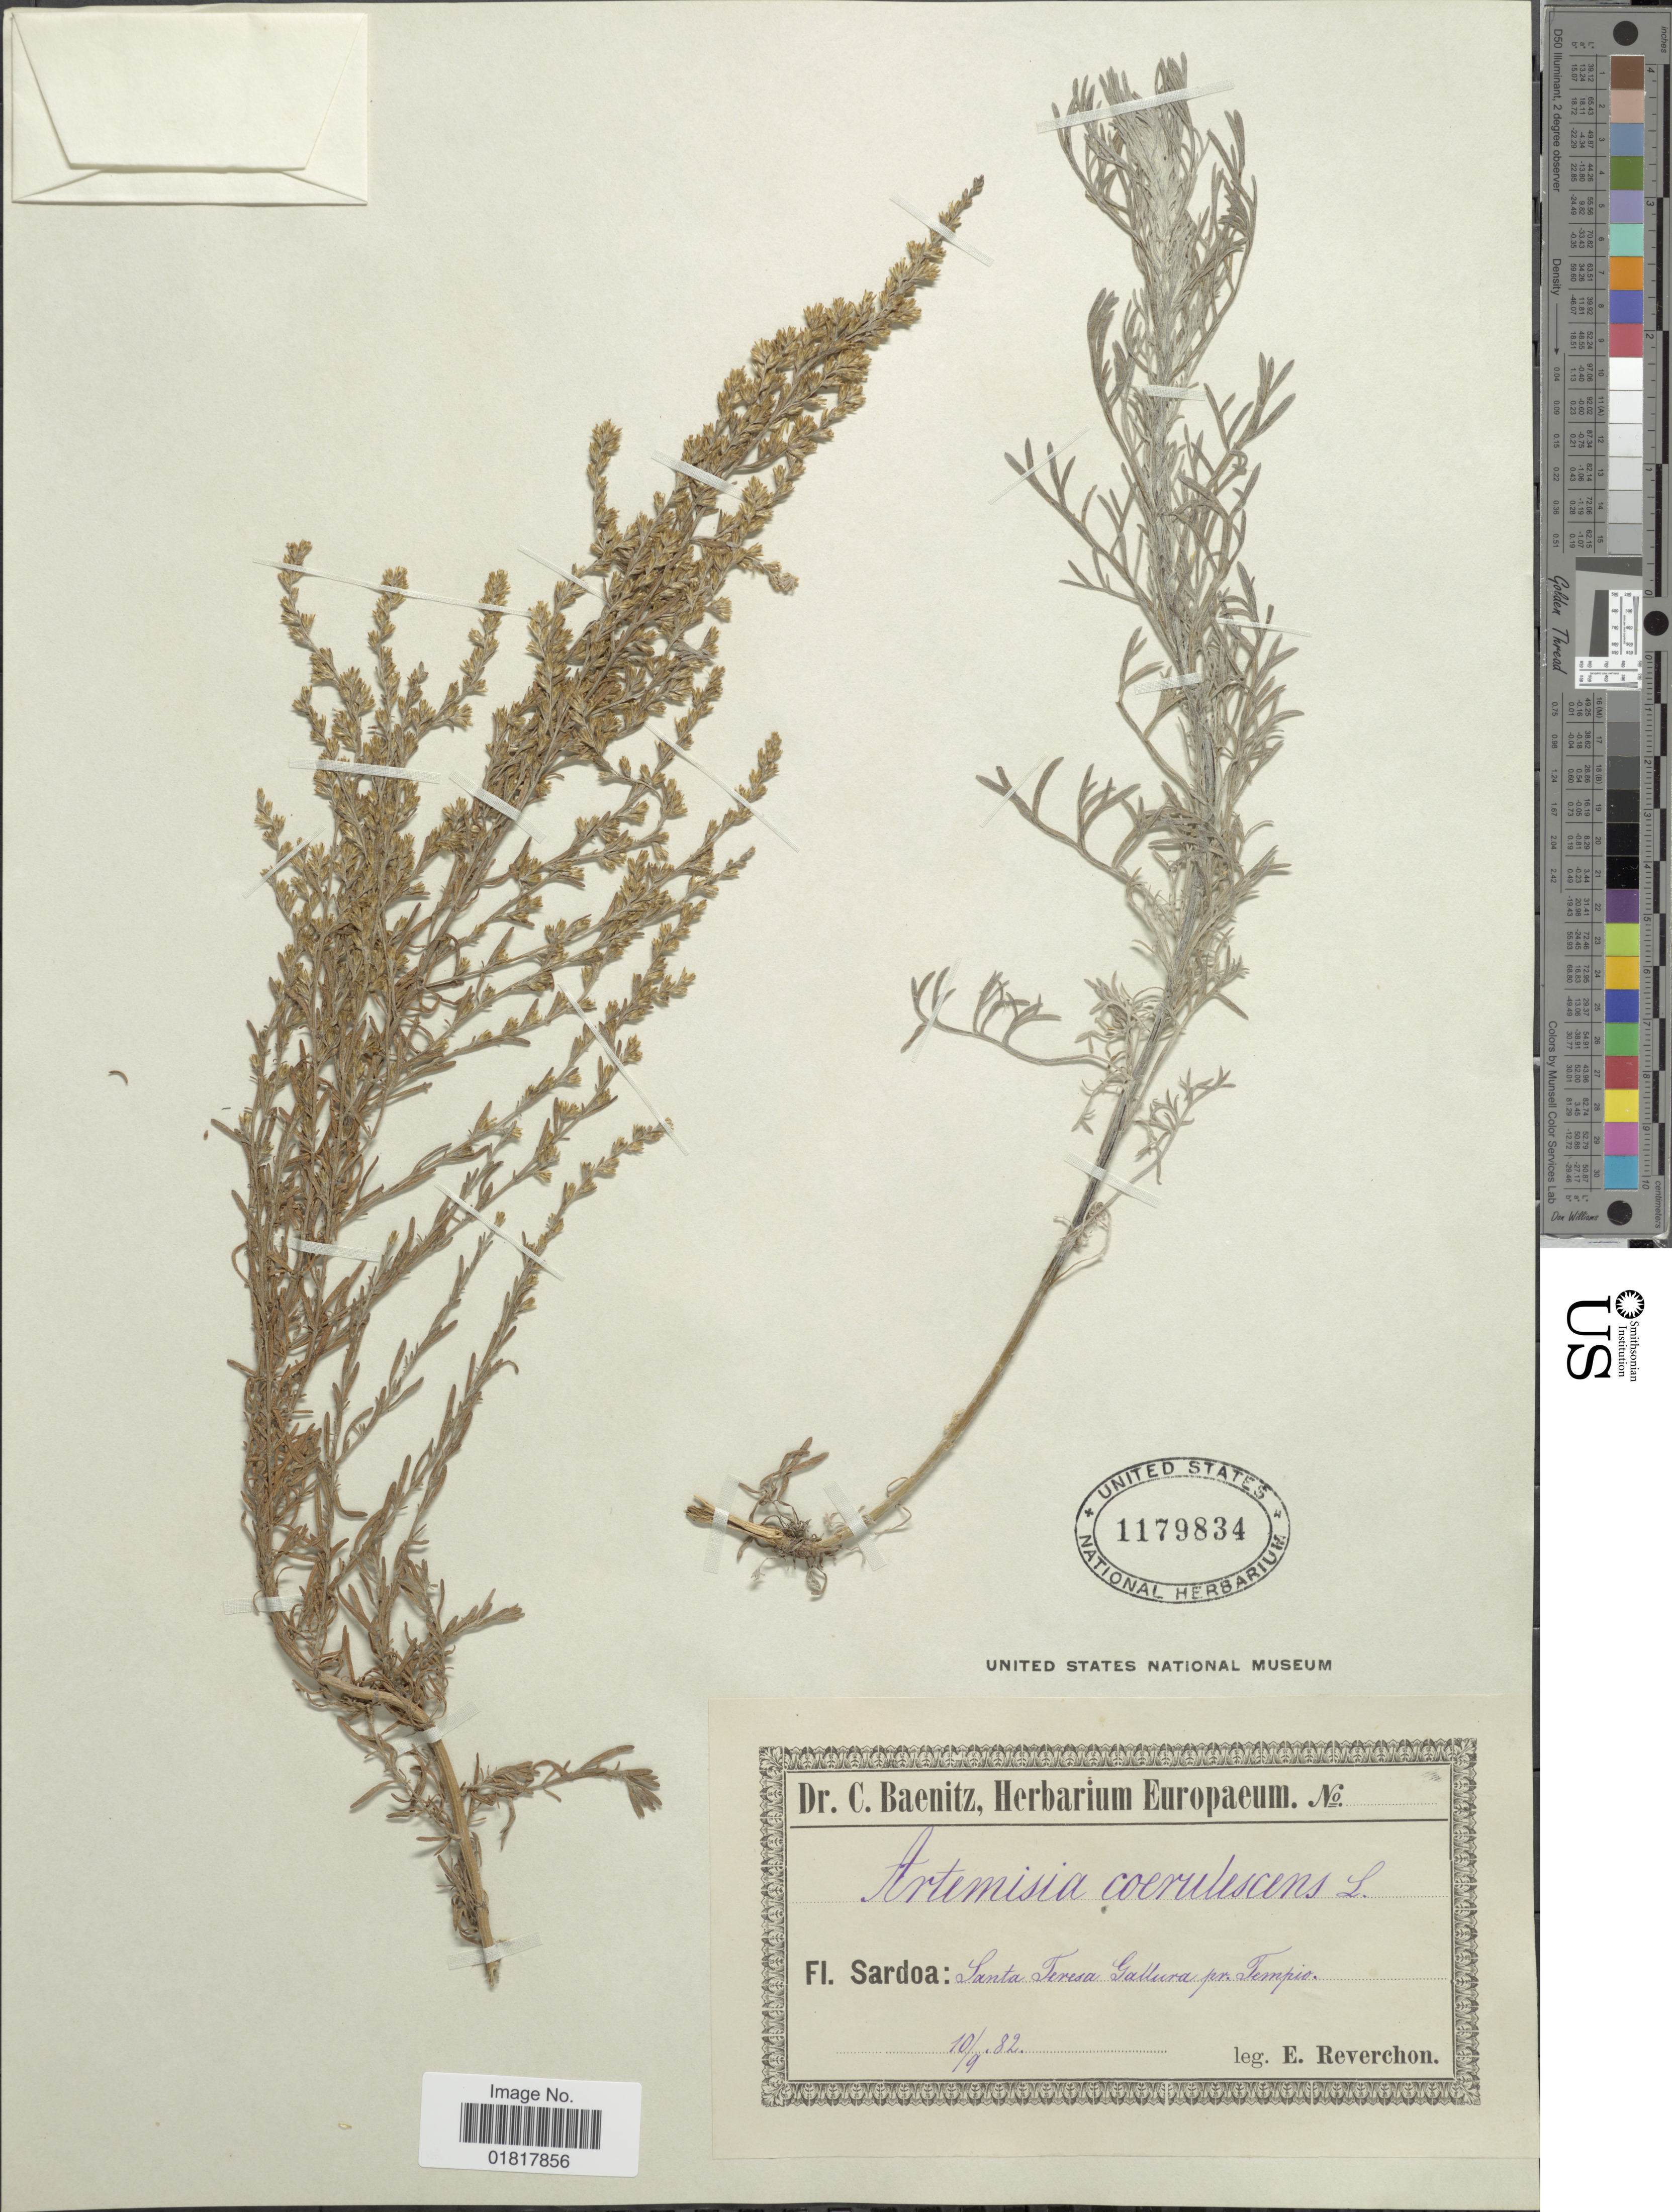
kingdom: Plantae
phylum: Tracheophyta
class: Magnoliopsida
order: Asterales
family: Asteraceae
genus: Artemisia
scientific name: Artemisia coerulescens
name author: L.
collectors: E. Reverchon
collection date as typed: Transcribed d/m/y: 10/9/82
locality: Sardoa, Sante Teresea Guttua pr. Tempio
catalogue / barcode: US 1179834